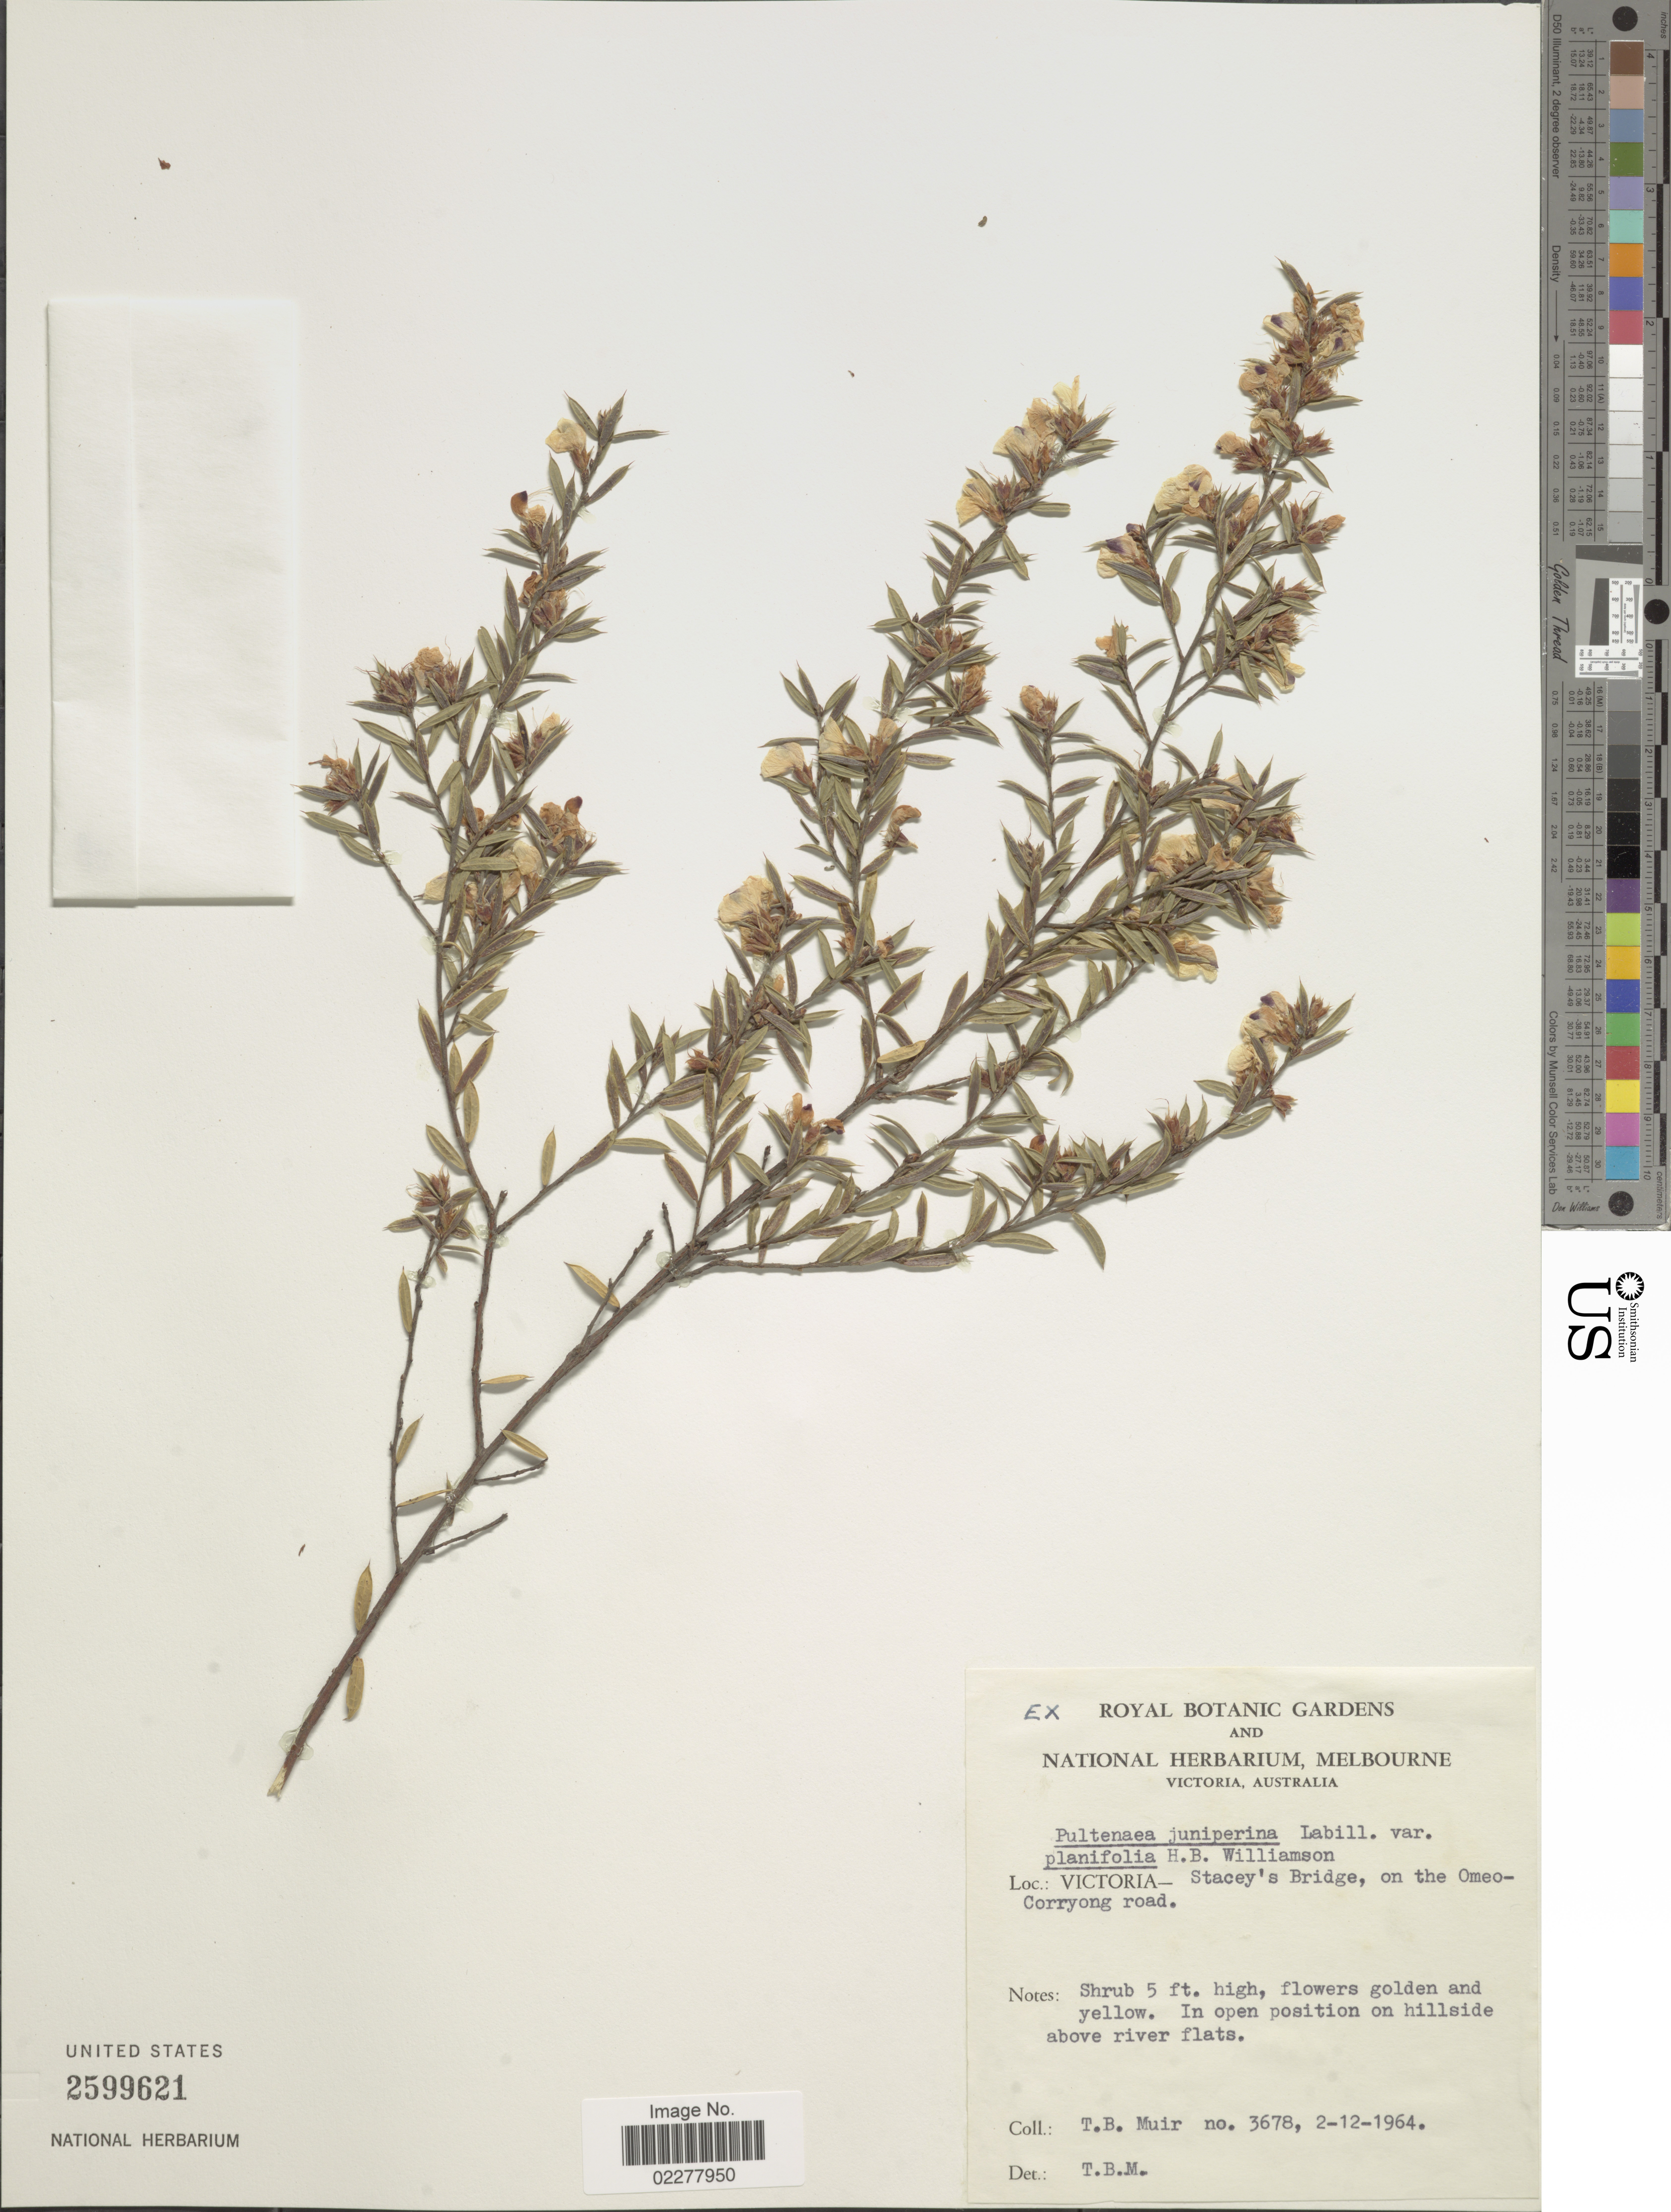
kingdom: Plantae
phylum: Tracheophyta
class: Magnoliopsida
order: Fabales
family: Fabaceae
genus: Pultenaea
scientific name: Pultenaea juniperina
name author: Labill.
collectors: T. Muir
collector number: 3678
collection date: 1964-12-02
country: Australia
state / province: Victoria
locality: Victoria - Stacey's Bridge, on the Omeo-Corryong road.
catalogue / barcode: US 2599621